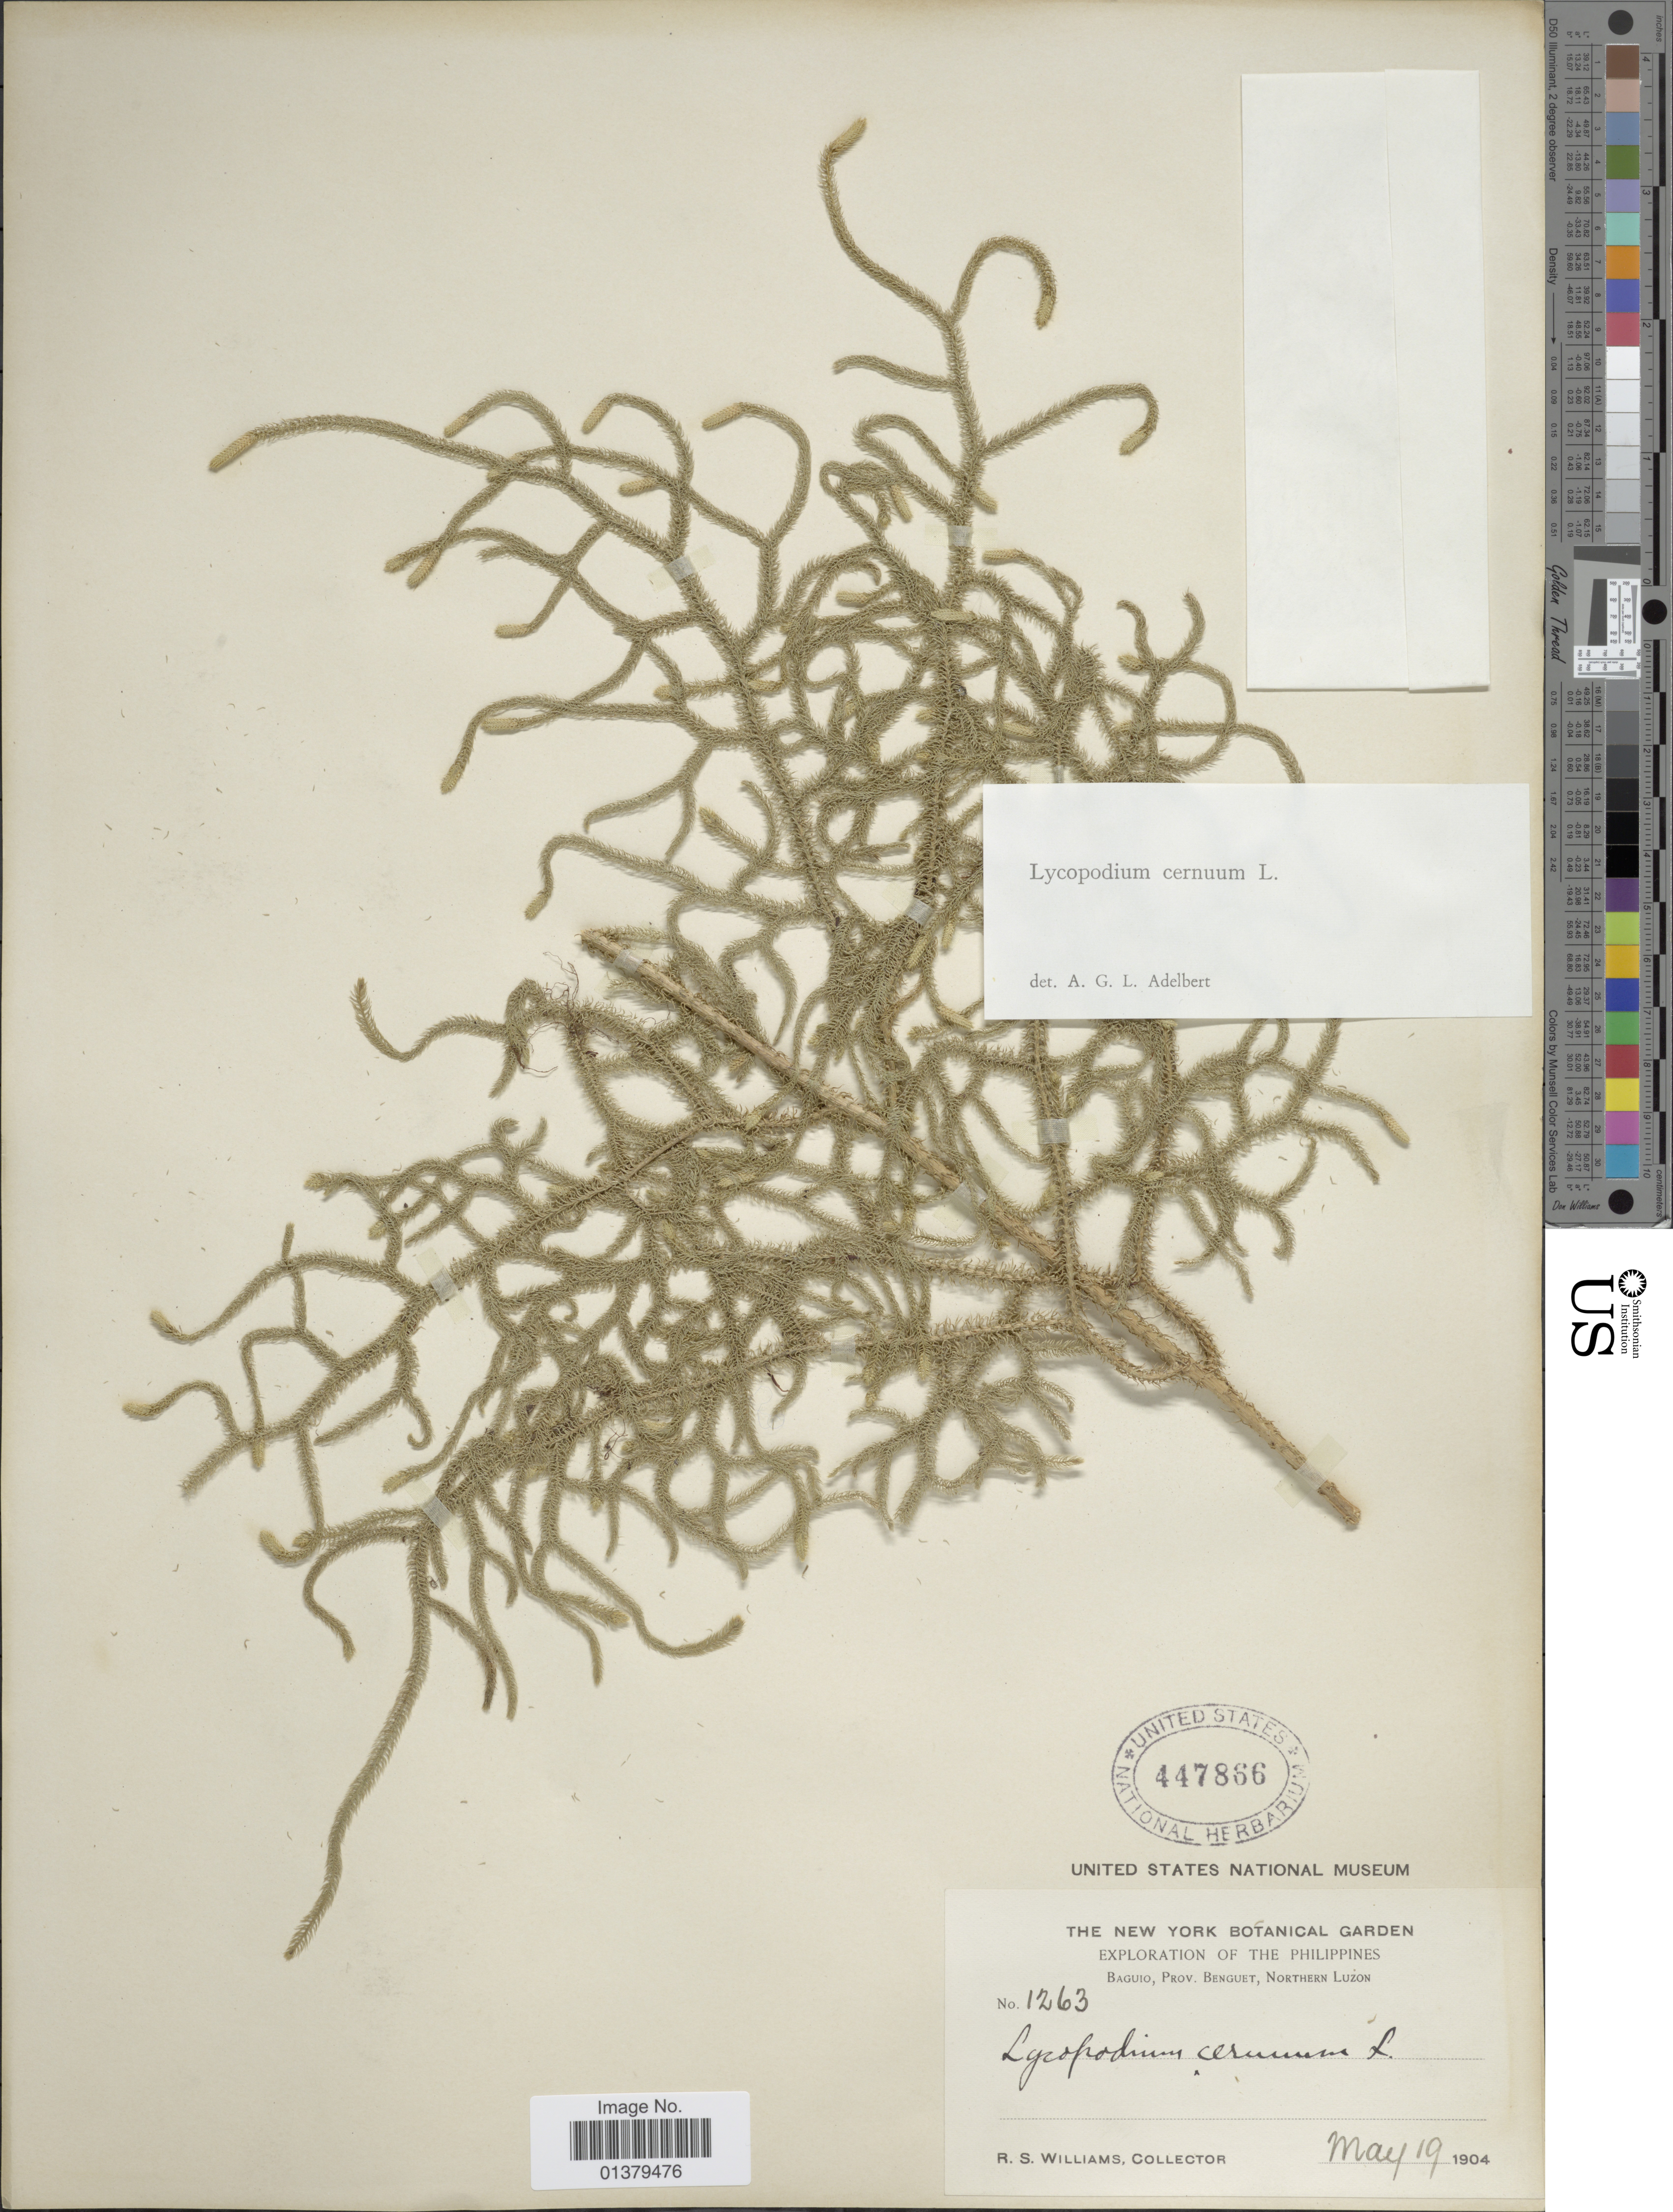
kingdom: Plantae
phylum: Tracheophyta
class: Lycopodiopsida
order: Lycopodiales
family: Lycopodiaceae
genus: Palhinhaea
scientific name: Palhinhaea cernua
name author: (L.) Vasc. & Franco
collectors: R. S. Williams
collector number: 1263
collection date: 1904-05-19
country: Philippines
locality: Baguio, Prov. Benguet, Northern Luzon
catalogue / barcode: US 447866